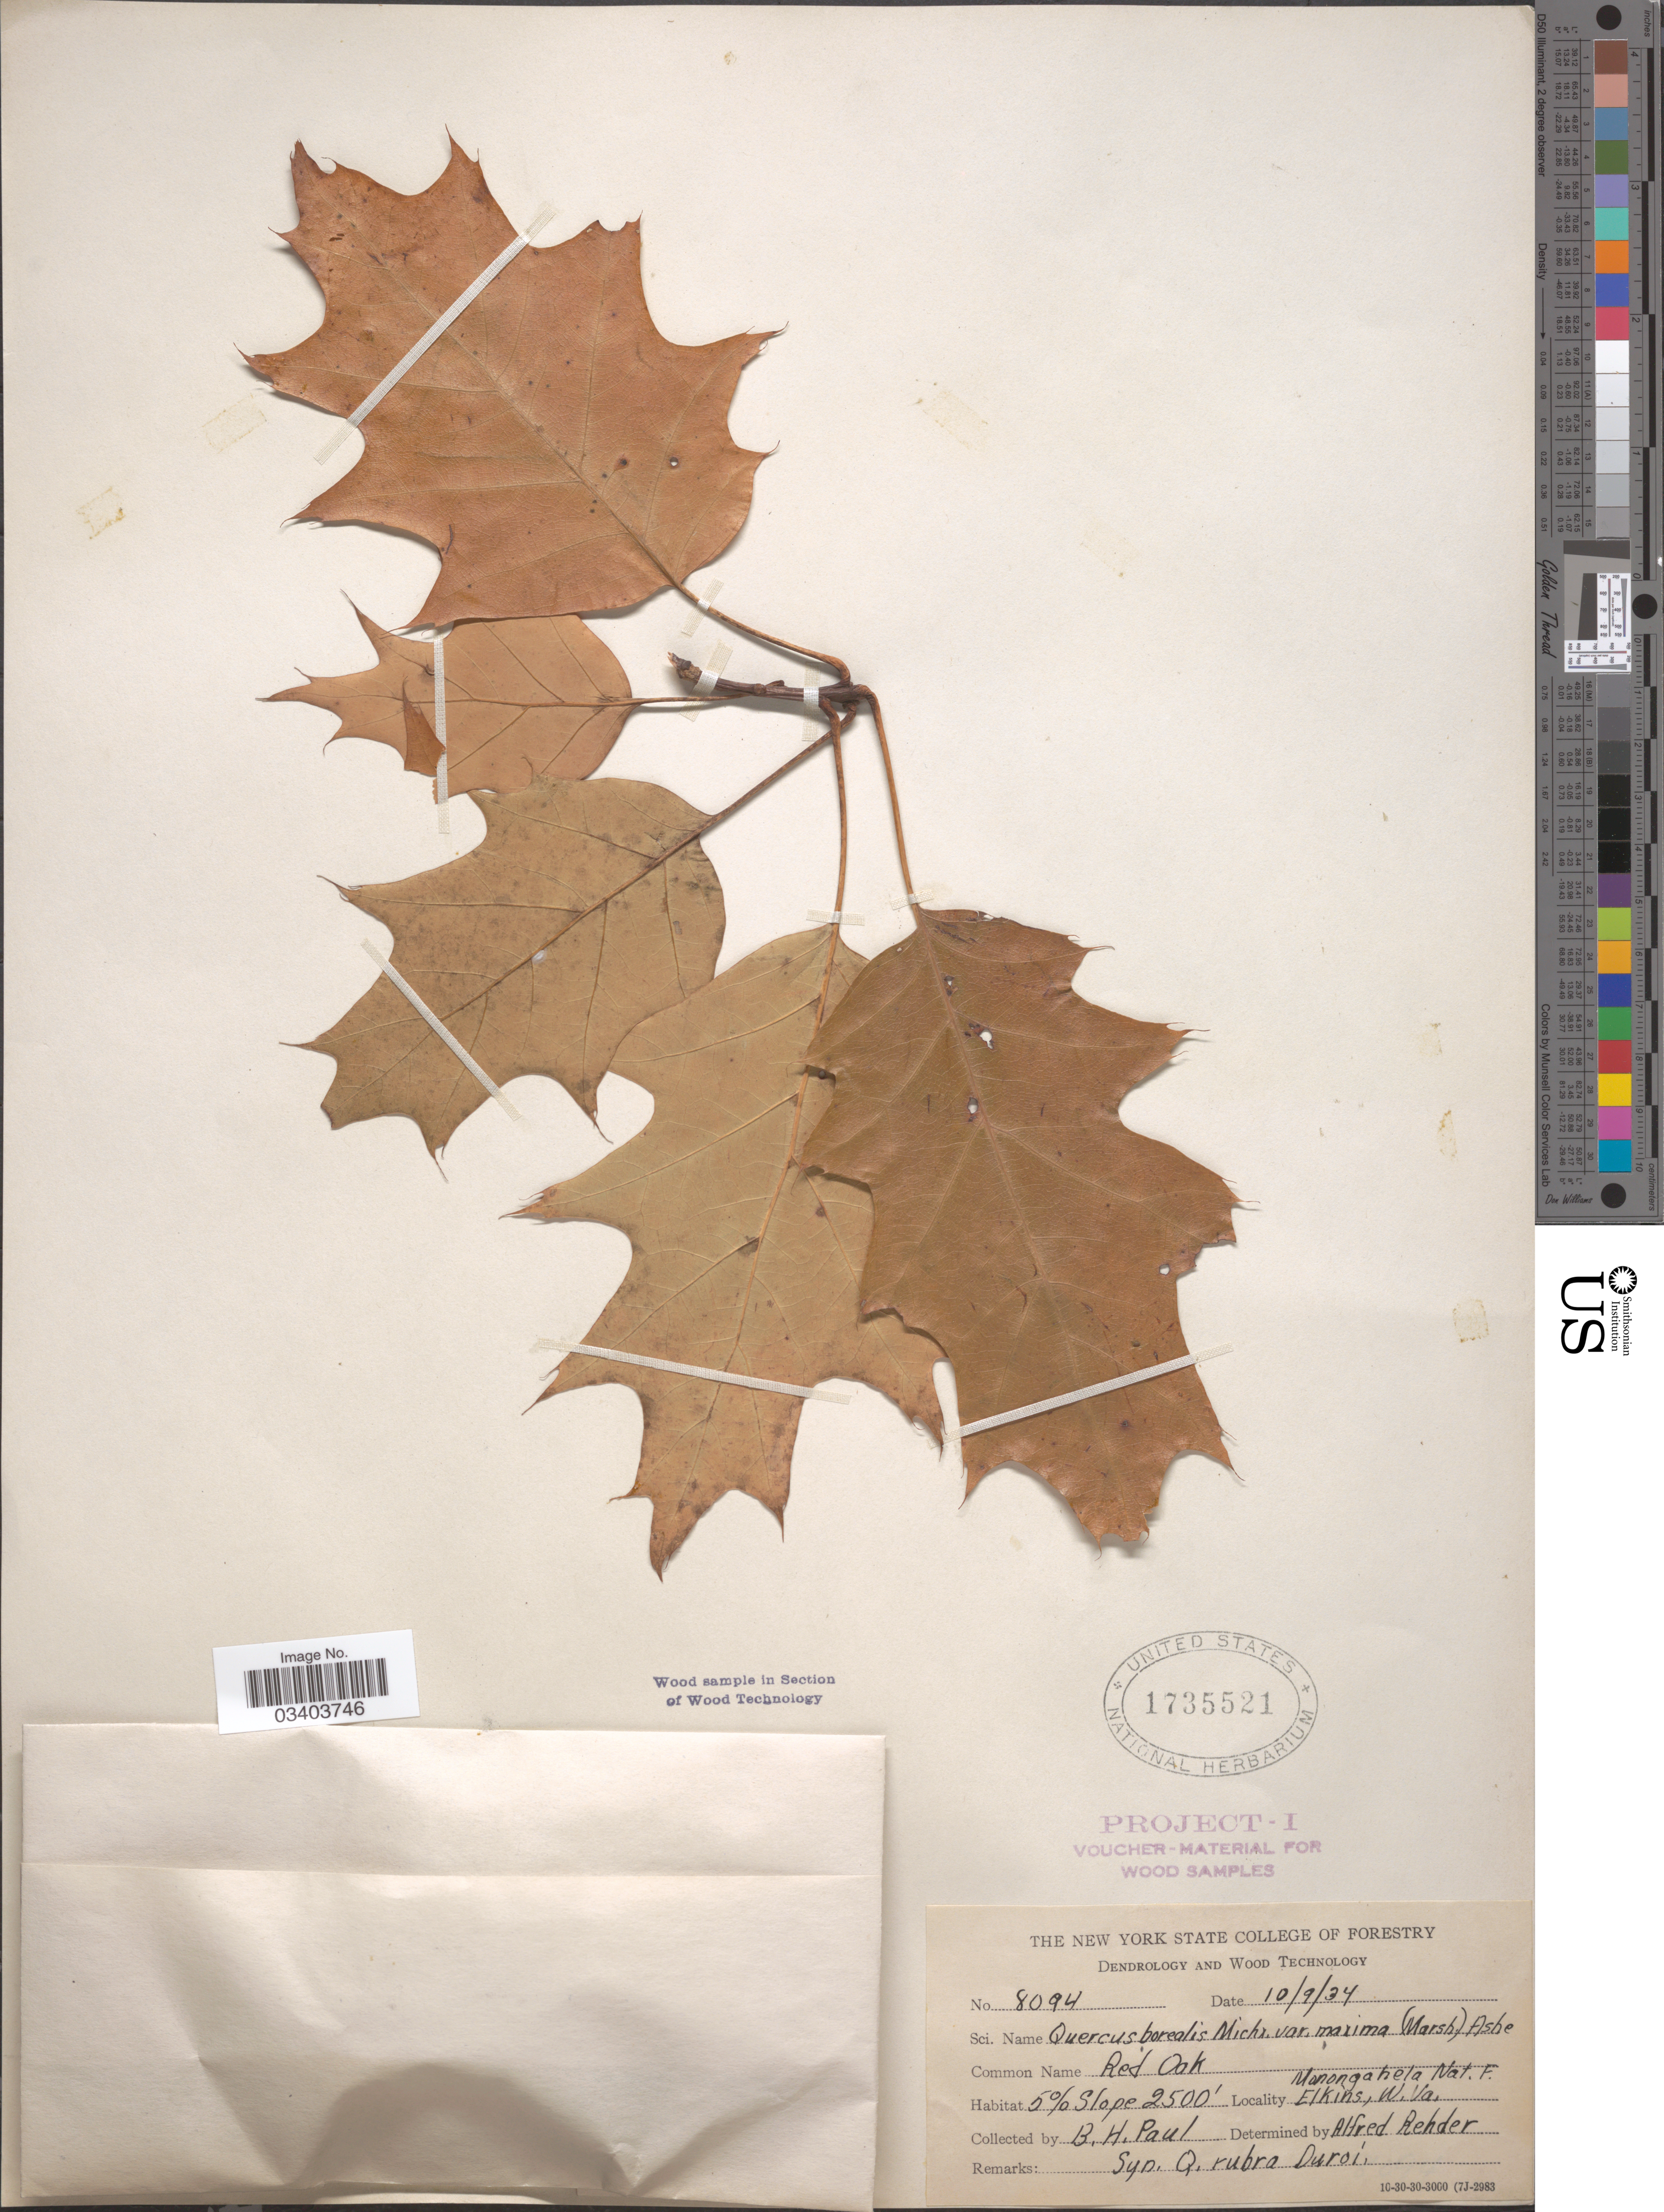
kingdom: Plantae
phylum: Tracheophyta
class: Magnoliopsida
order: Fagales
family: Fagaceae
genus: Quercus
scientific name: Quercus borealis var. maxima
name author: (Marshall) Sarg.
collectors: B. Paul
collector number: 8094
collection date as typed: Transcribed d/m/y: 9/10/34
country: United States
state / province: West Virginia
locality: Monongahela Nat. F. Elkins.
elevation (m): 762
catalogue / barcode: US 1735521